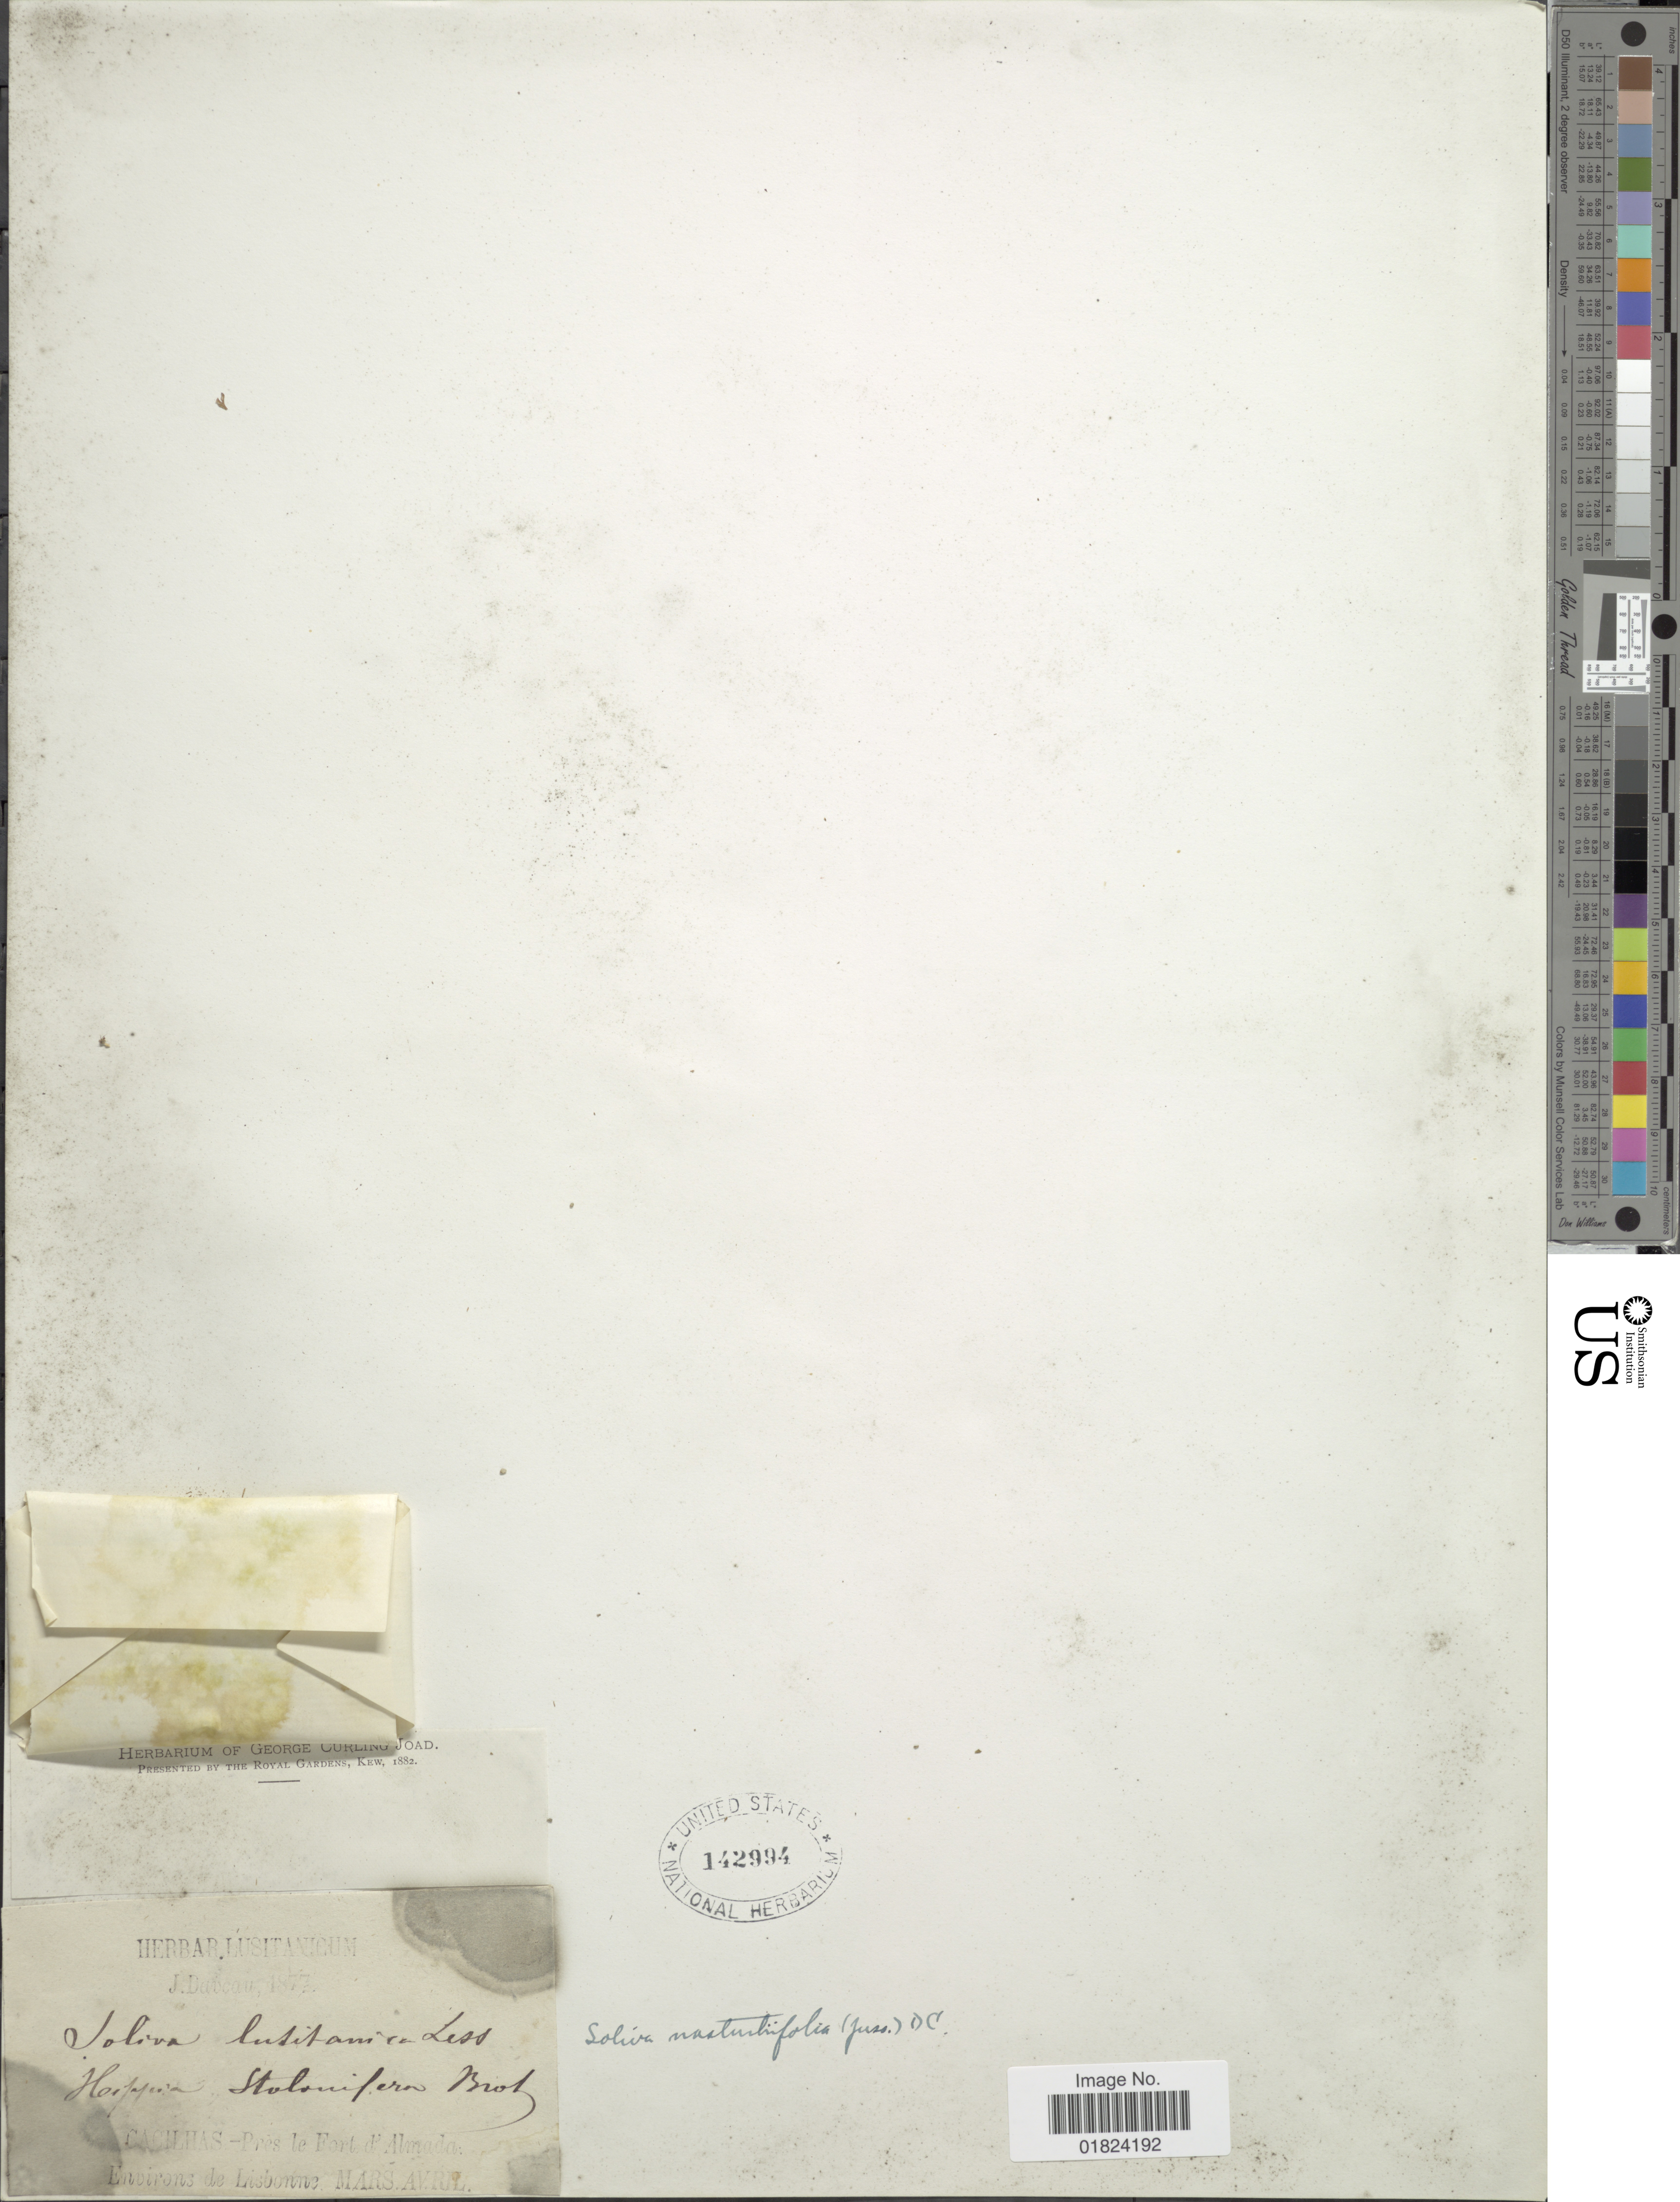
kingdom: Plantae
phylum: Tracheophyta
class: Magnoliopsida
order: Asterales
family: Asteraceae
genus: Soliva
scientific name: Soliva nasturtiifolia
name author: (Juss.) DC.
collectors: J. Daveau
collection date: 1877-03/1877-04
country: Portugal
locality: Cacilhas-Pres le Fort d'Almada, environs de Lisbonne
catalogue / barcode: US 142994